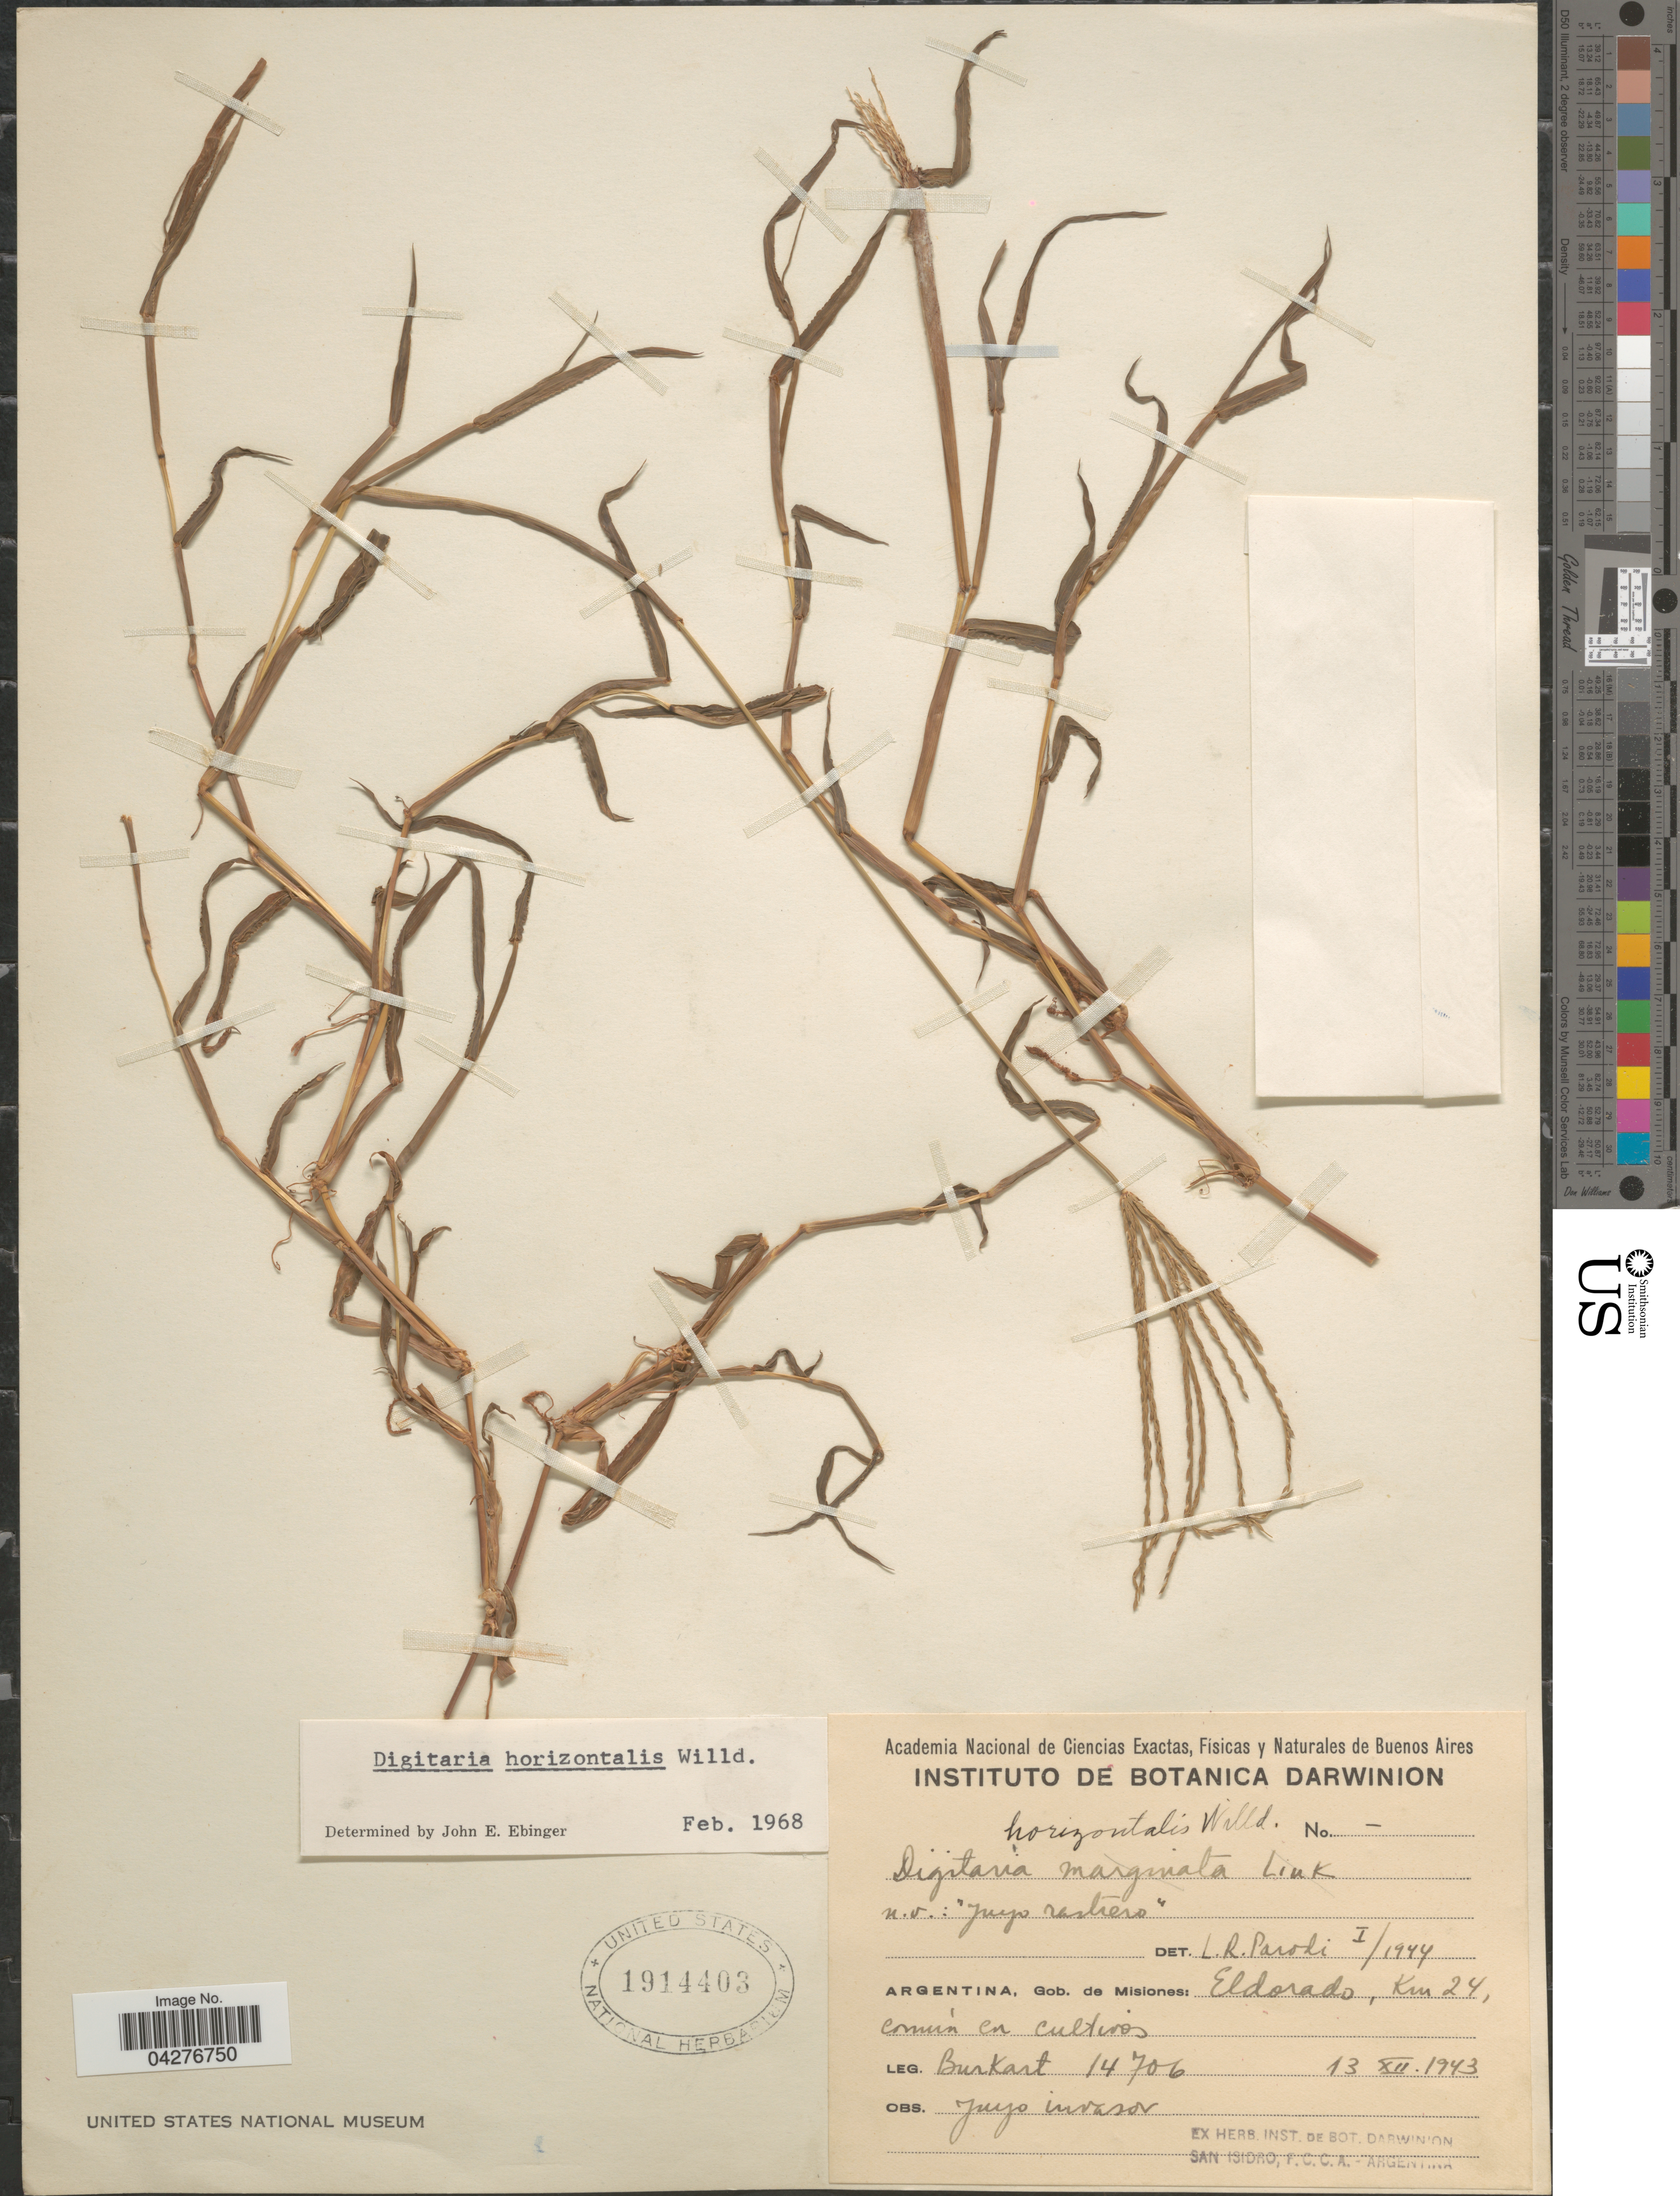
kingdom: Plantae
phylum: Tracheophyta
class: Liliopsida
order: Poales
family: Poaceae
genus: Digitaria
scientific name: Digitaria horizontalis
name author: Willd.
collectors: -- Burkart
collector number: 14706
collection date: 1943-12-13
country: Argentina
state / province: Misiones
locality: Gob. de Misiones: Eldorado, Km 24, común en cultivos.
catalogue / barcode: US 1914403